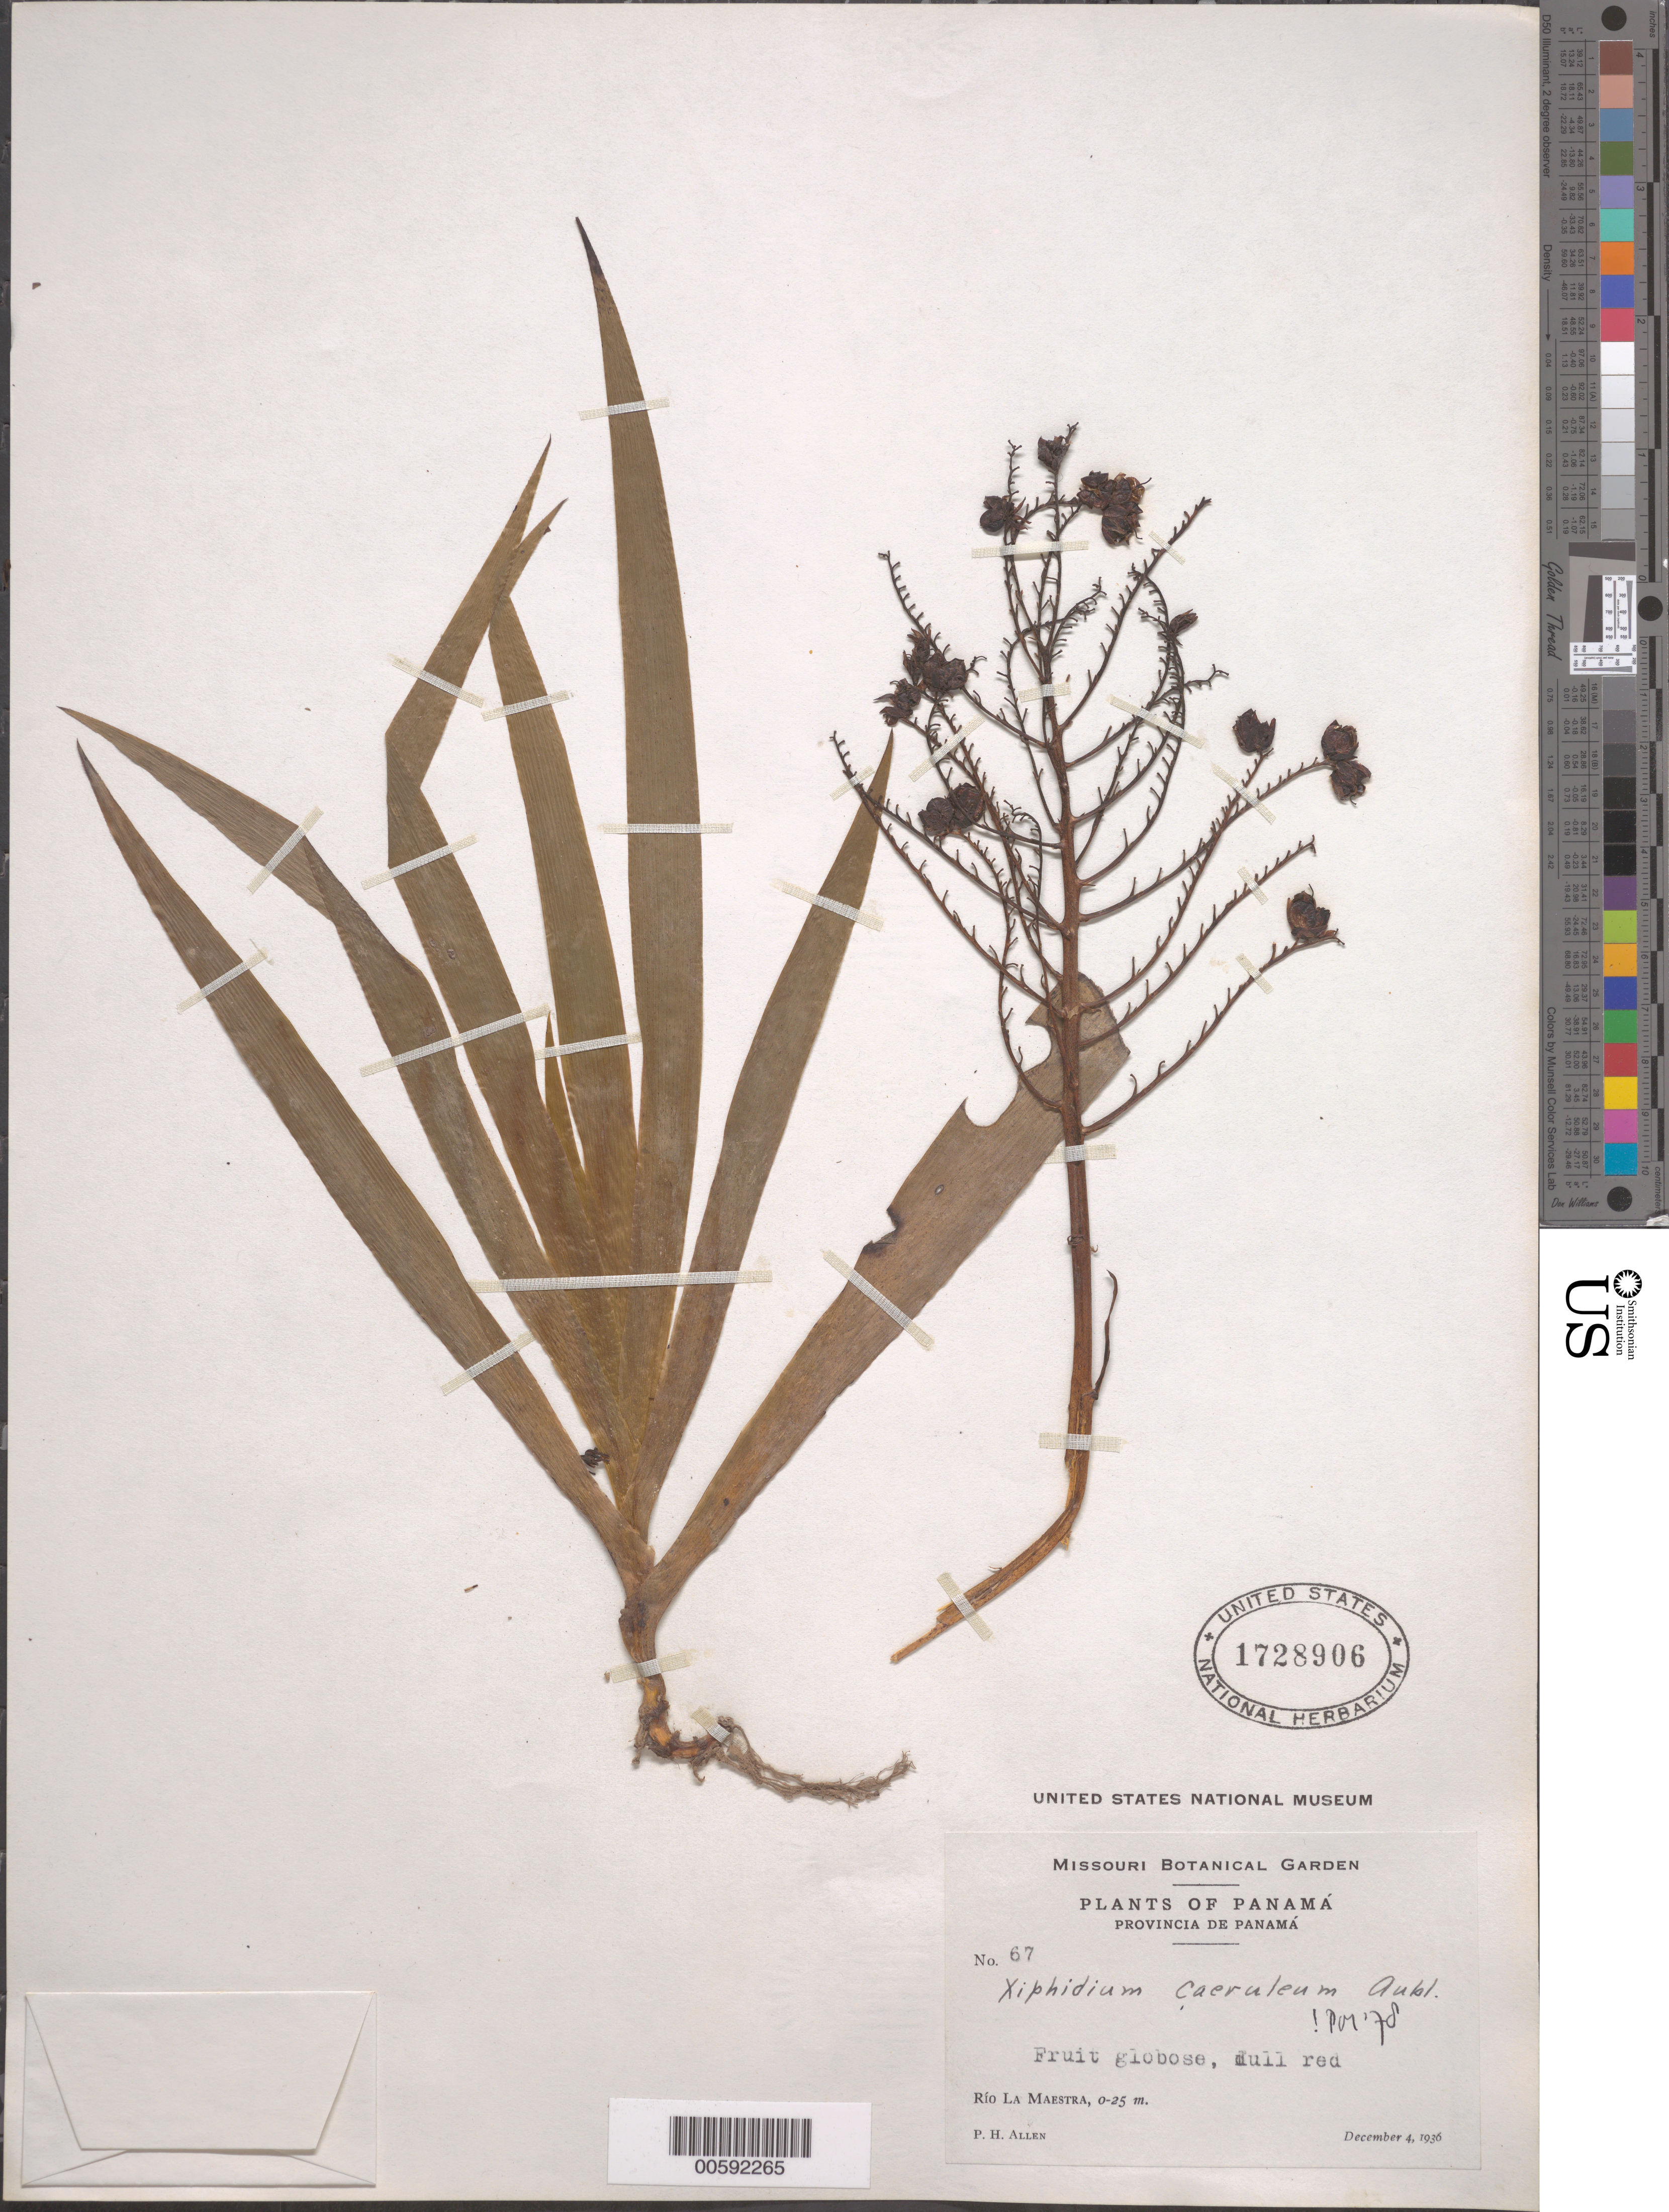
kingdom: Plantae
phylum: Tracheophyta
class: Liliopsida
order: Commelinales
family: Haemodoraceae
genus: Xiphidium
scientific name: Xiphidium caeruleum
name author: Aubl.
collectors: P. H. Allen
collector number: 67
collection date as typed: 04 Dec 1936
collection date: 1936-12-04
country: Panama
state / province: Panamá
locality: Rio La Maestra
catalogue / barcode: US 1728906